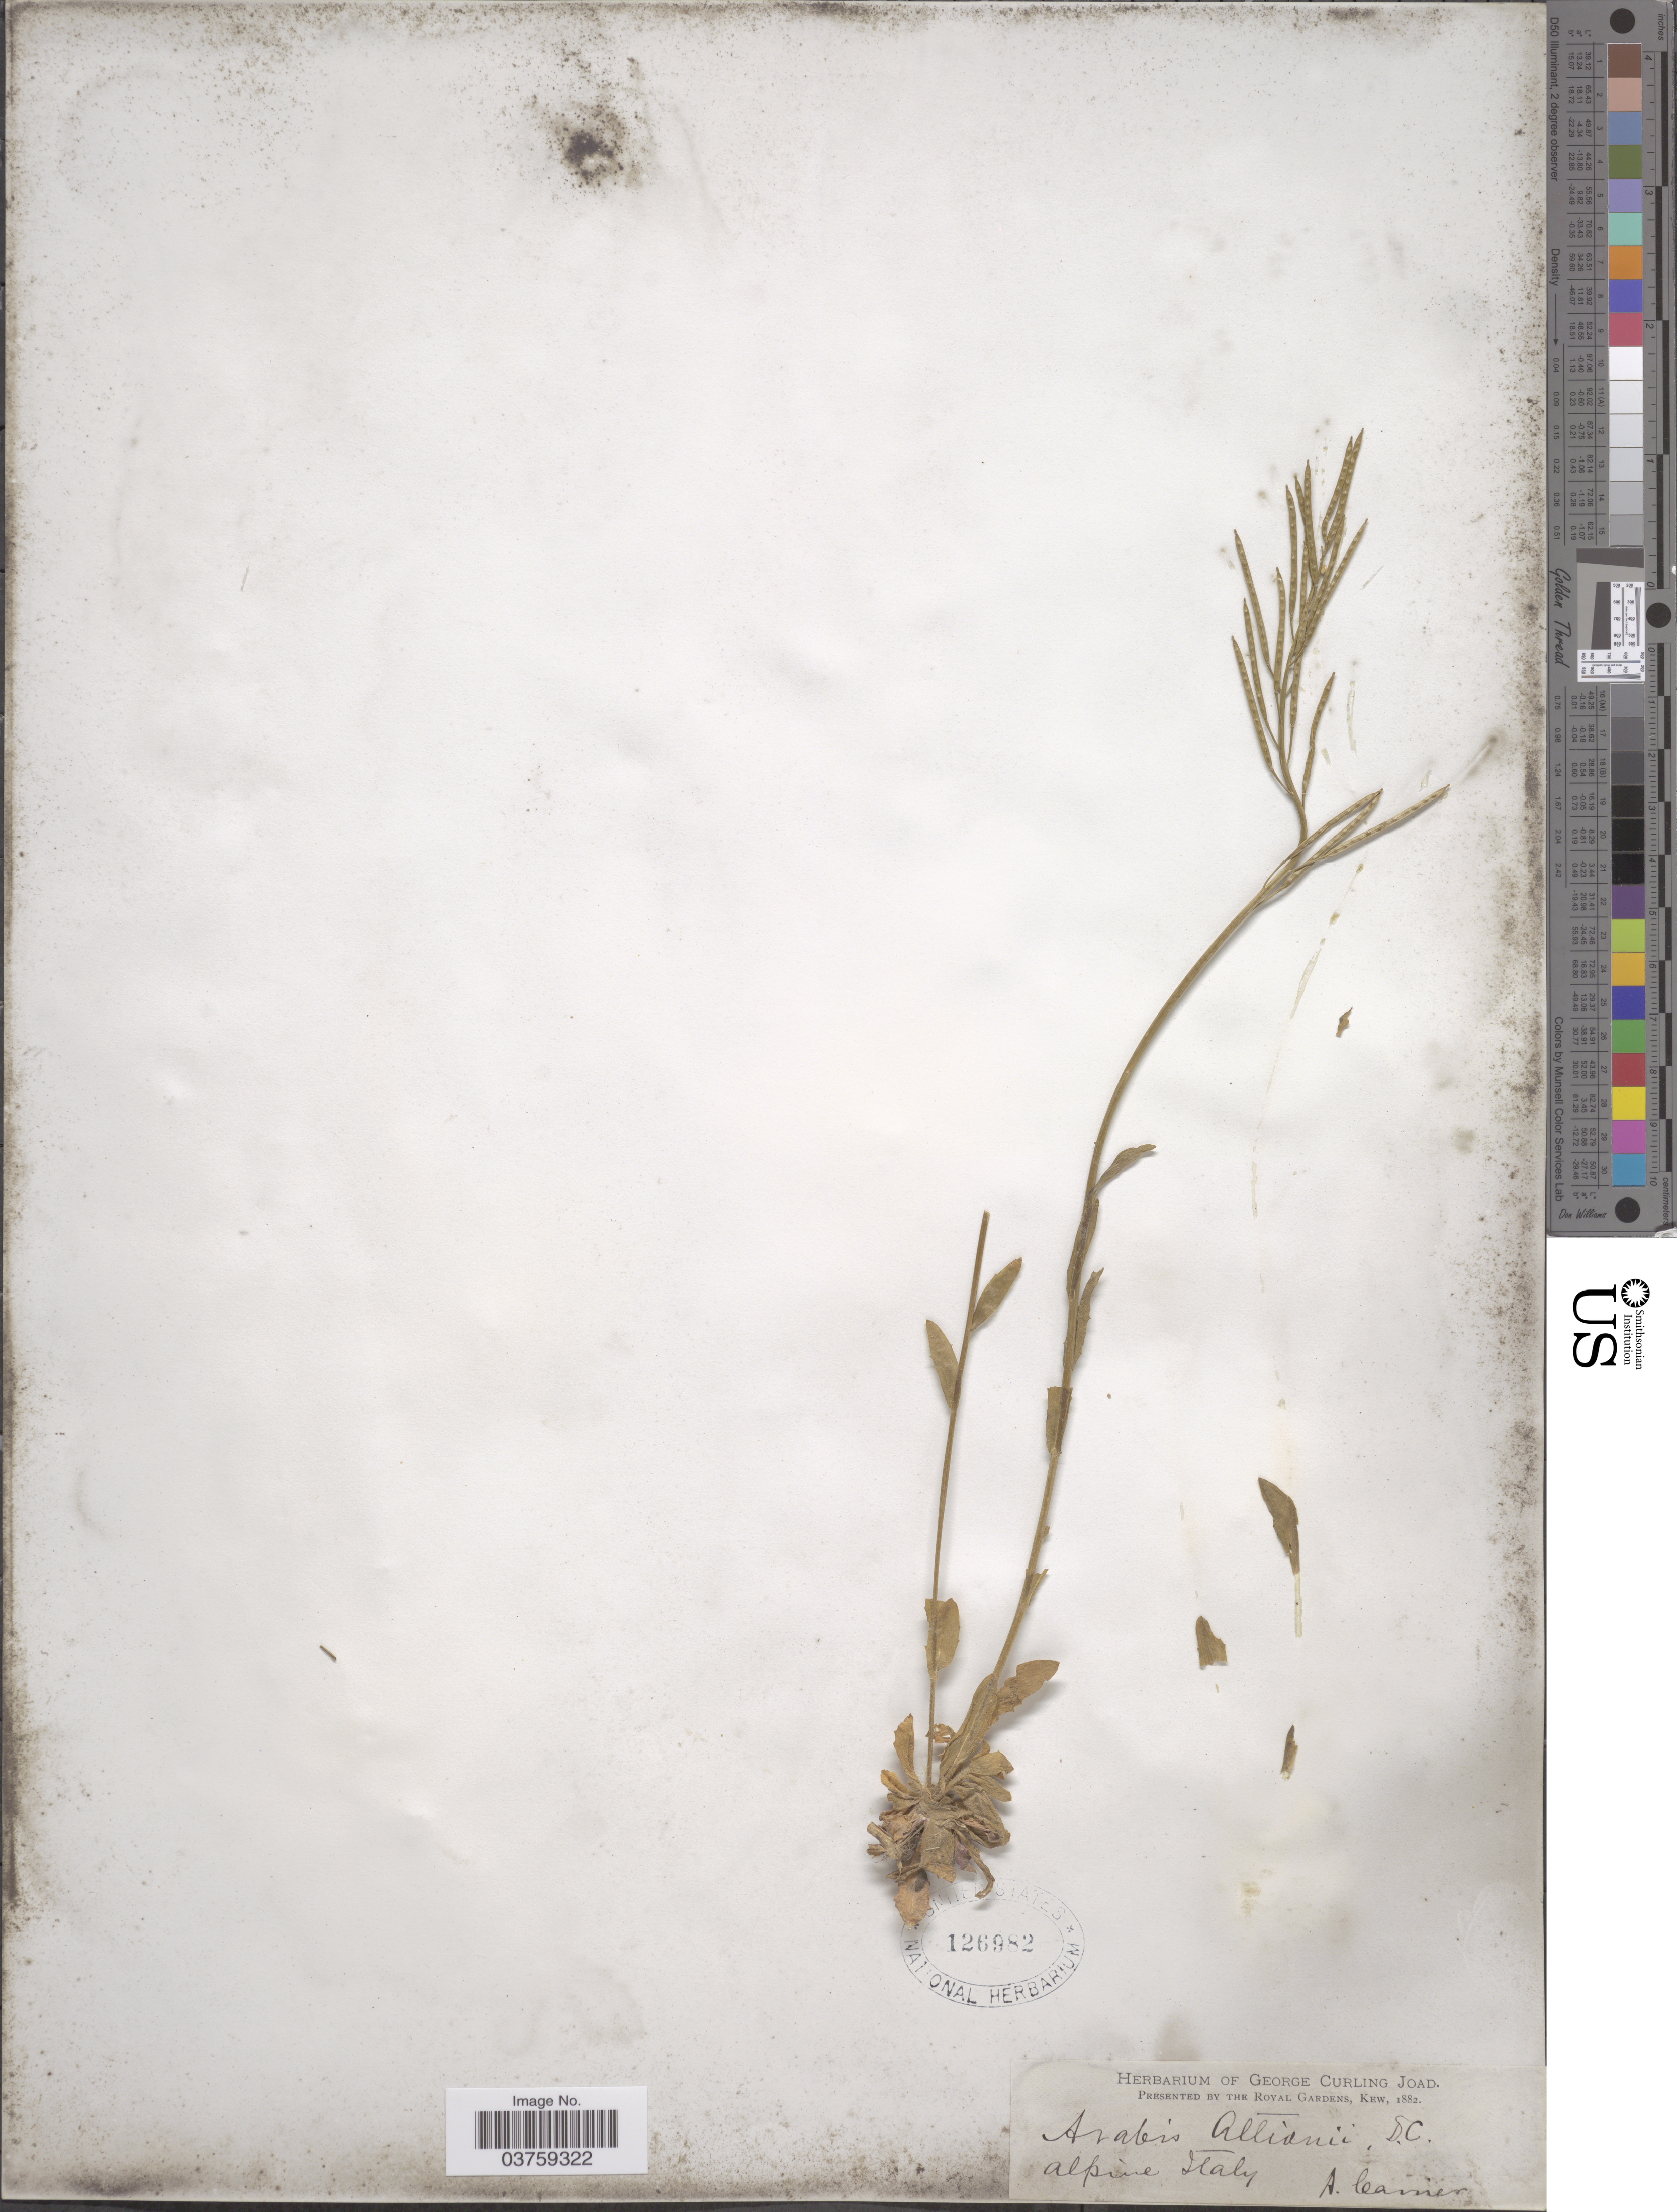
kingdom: Plantae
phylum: Tracheophyta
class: Magnoliopsida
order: Brassicales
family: Brassicaceae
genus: Arabis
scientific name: Arabis allioni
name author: DC.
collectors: A. Garner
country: Italy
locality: Alpine Italy.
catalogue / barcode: US 126982